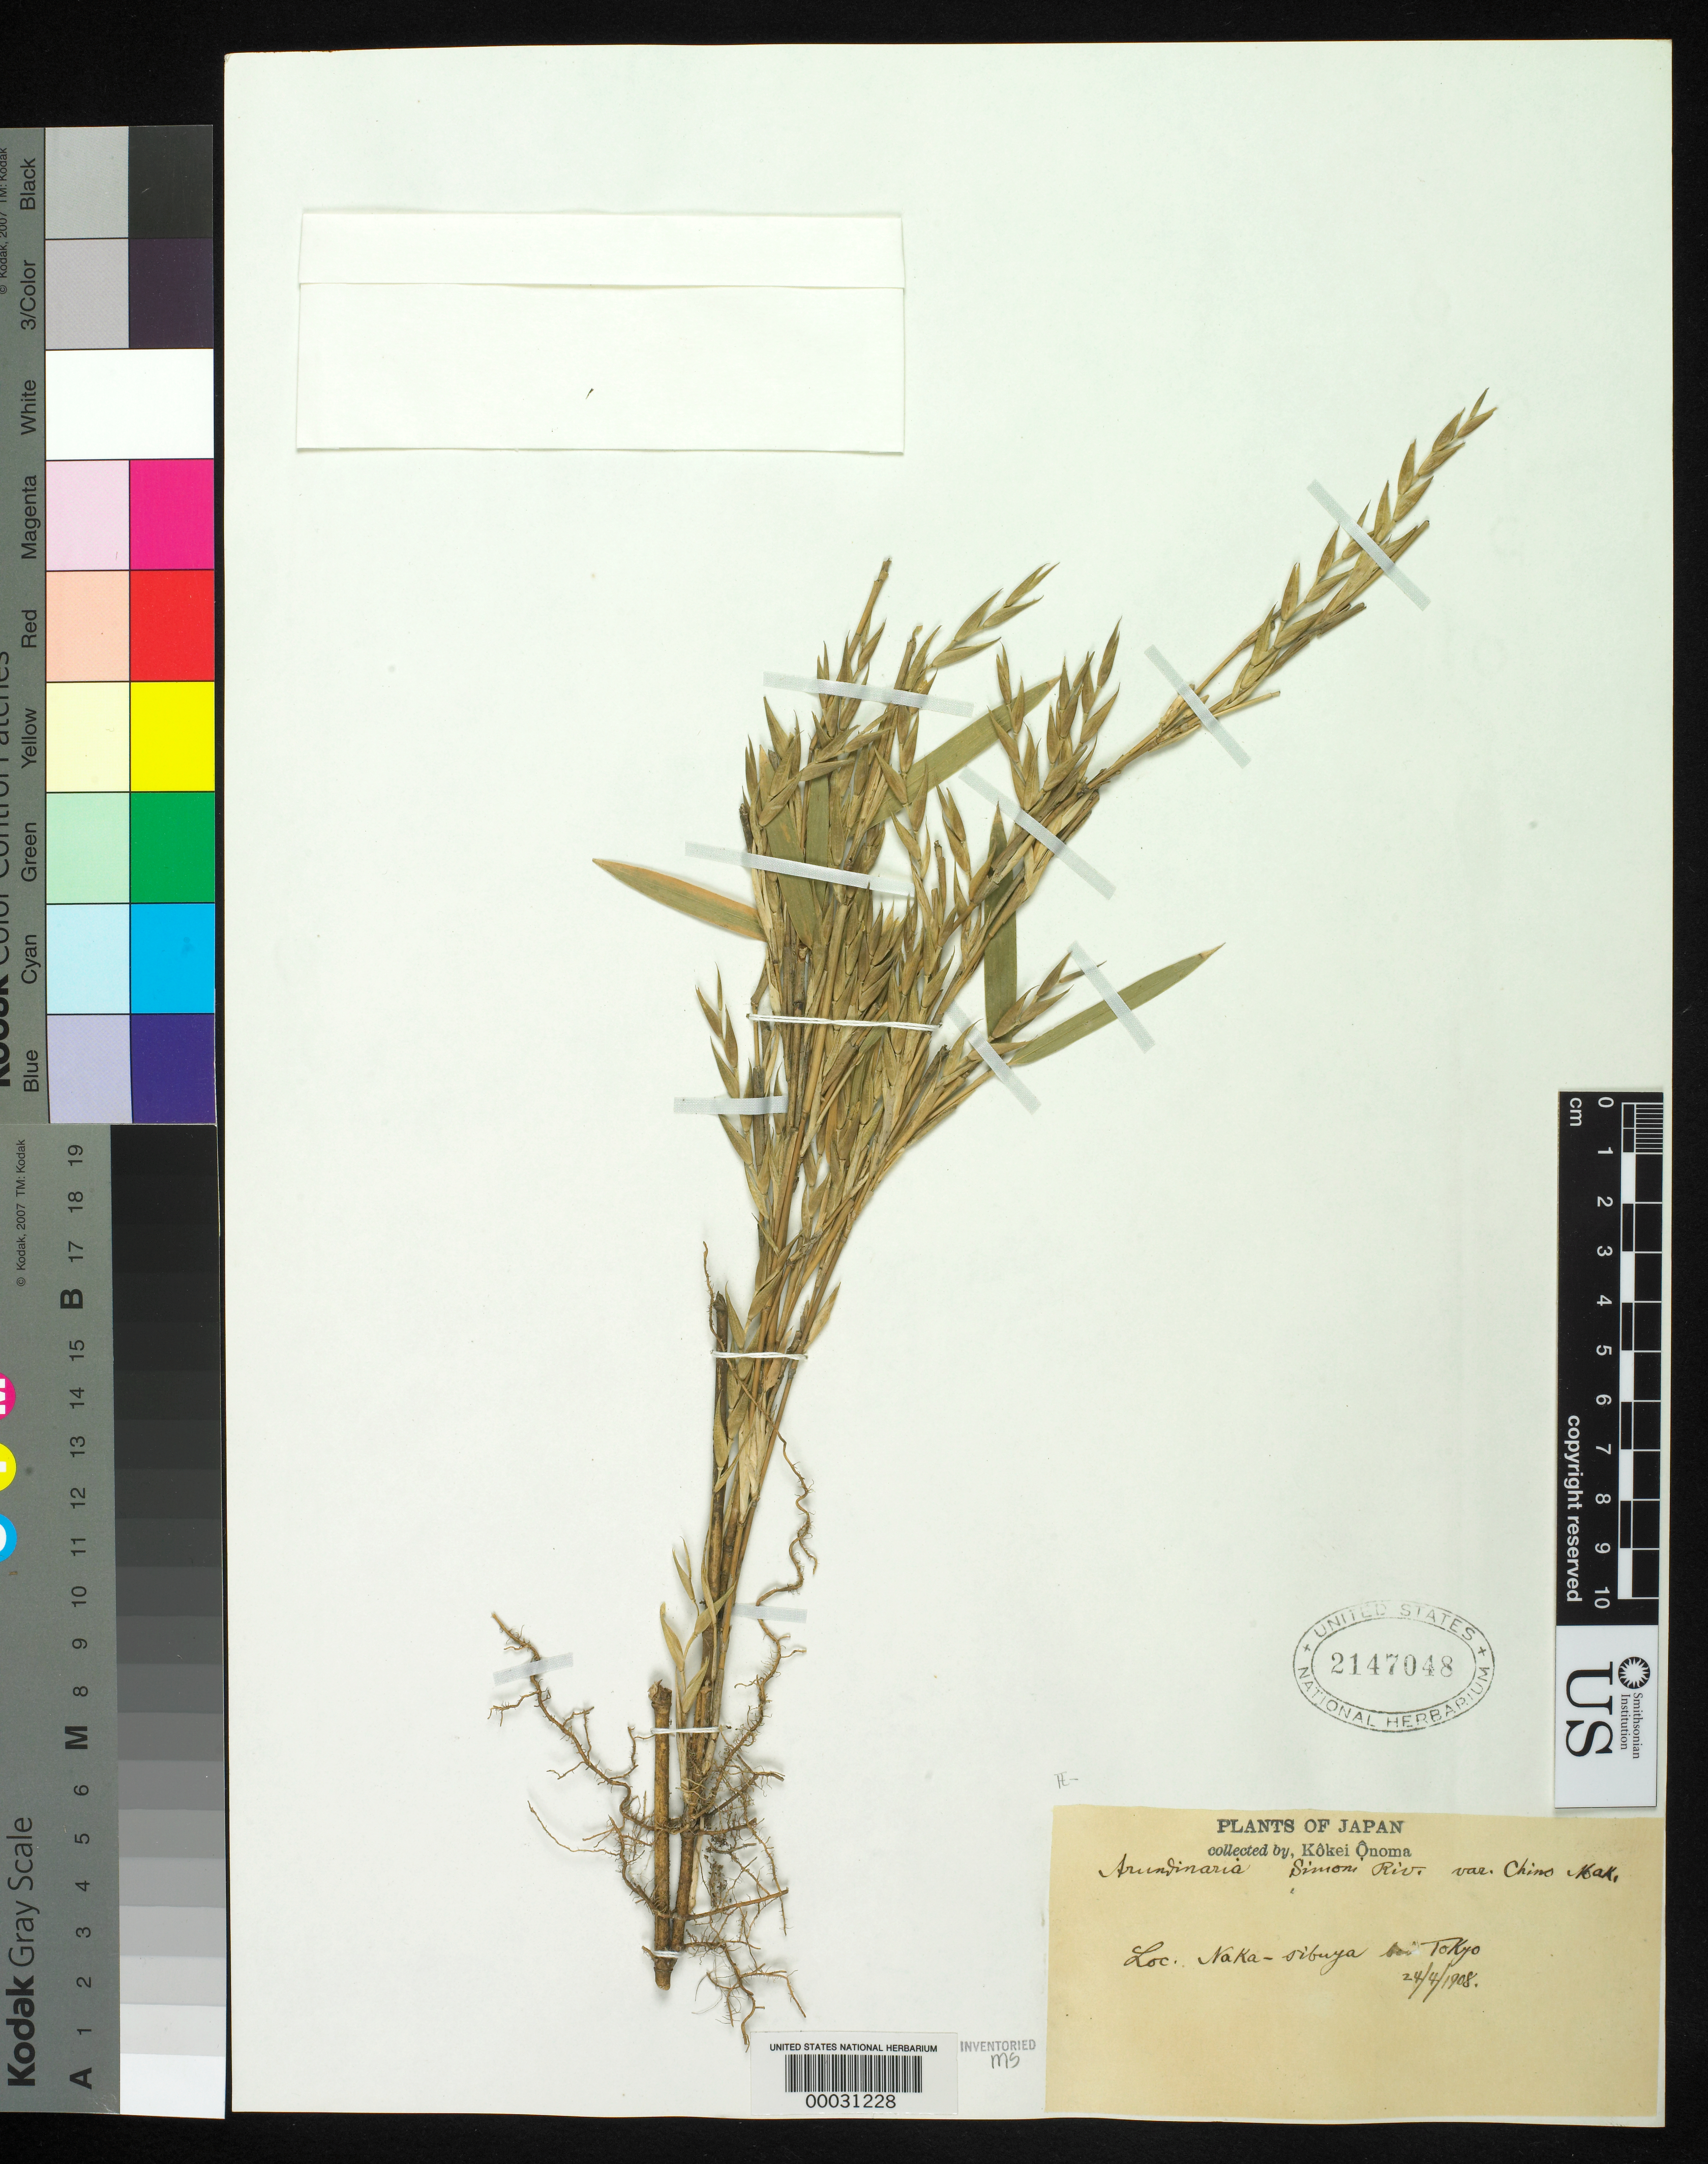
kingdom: Plantae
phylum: Tracheophyta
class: Liliopsida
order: Poales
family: Poaceae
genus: Arundinaria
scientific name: Arundinaria acuminata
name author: Munro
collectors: K. Onoma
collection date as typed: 24 Apr 1908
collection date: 1908-04-24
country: Japan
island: Honshu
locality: Naka-sibuya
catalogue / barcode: US 2147048